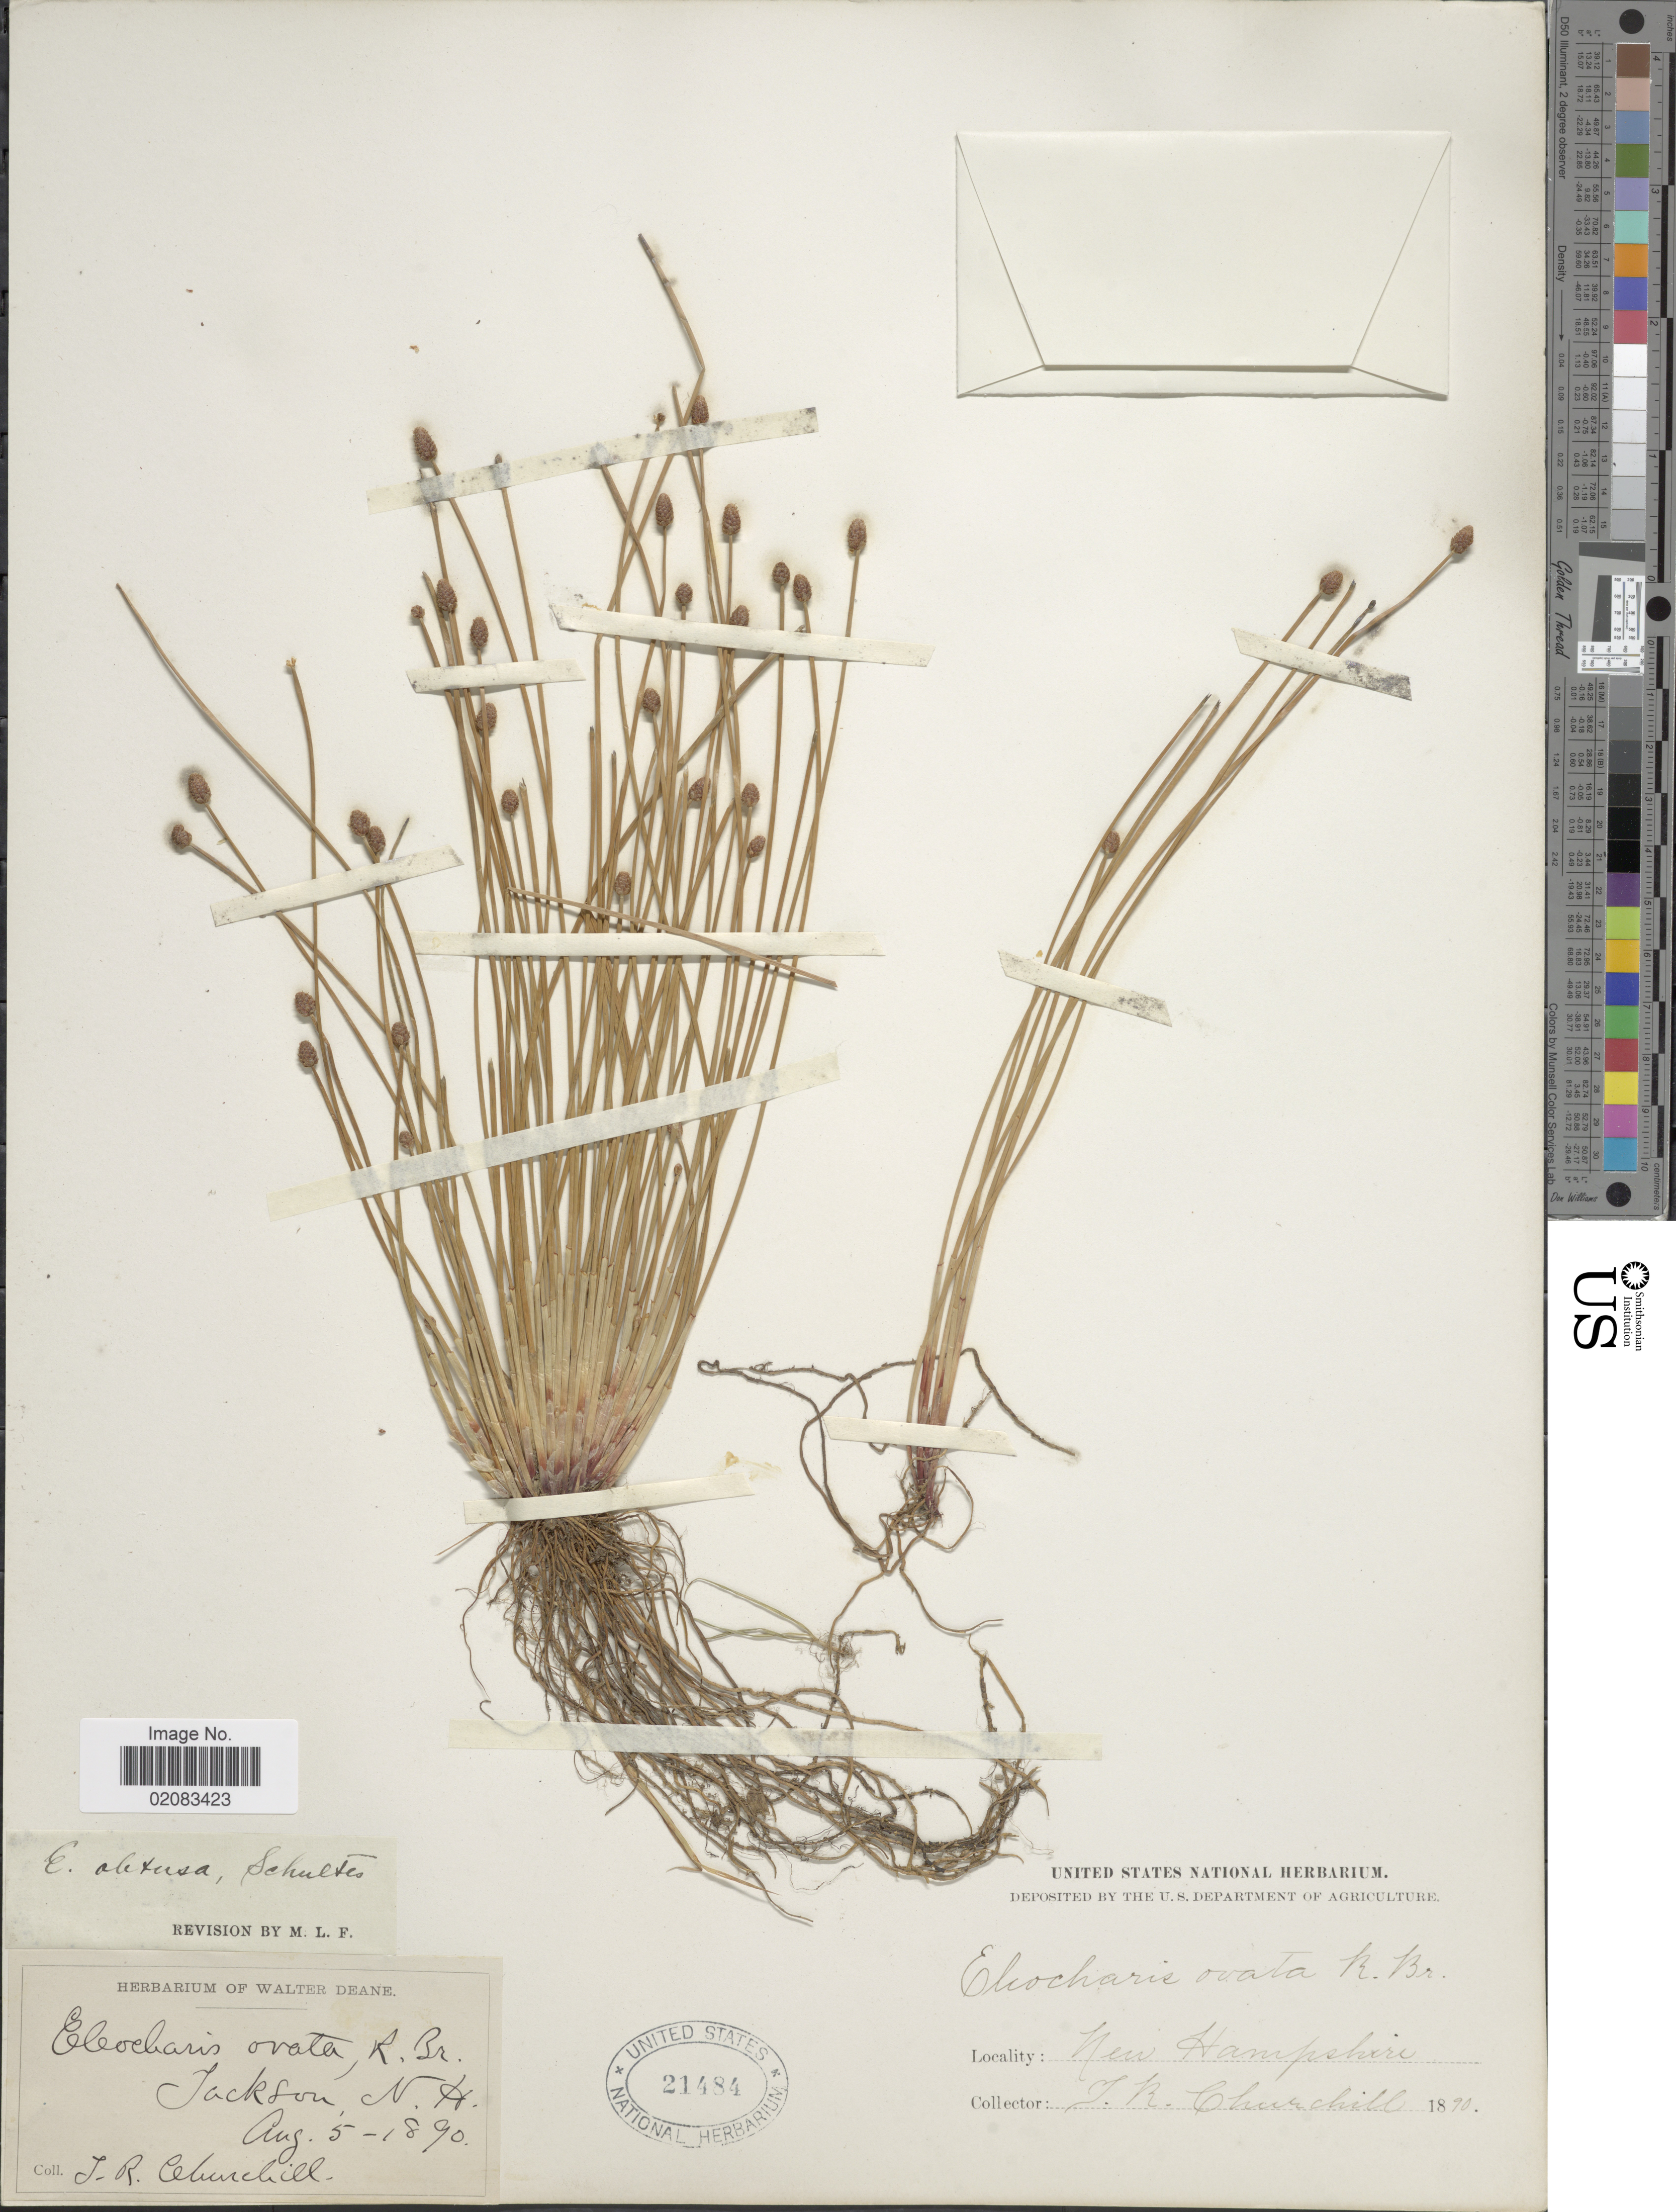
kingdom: Plantae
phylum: Tracheophyta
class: Liliopsida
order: Poales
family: Cyperaceae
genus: Eleocharis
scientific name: Eleocharis obtusa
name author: (Willd.) Schult.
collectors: J. Churchill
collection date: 1890-08-05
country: United States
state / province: New Hampshire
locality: Jackson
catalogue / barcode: US 21484